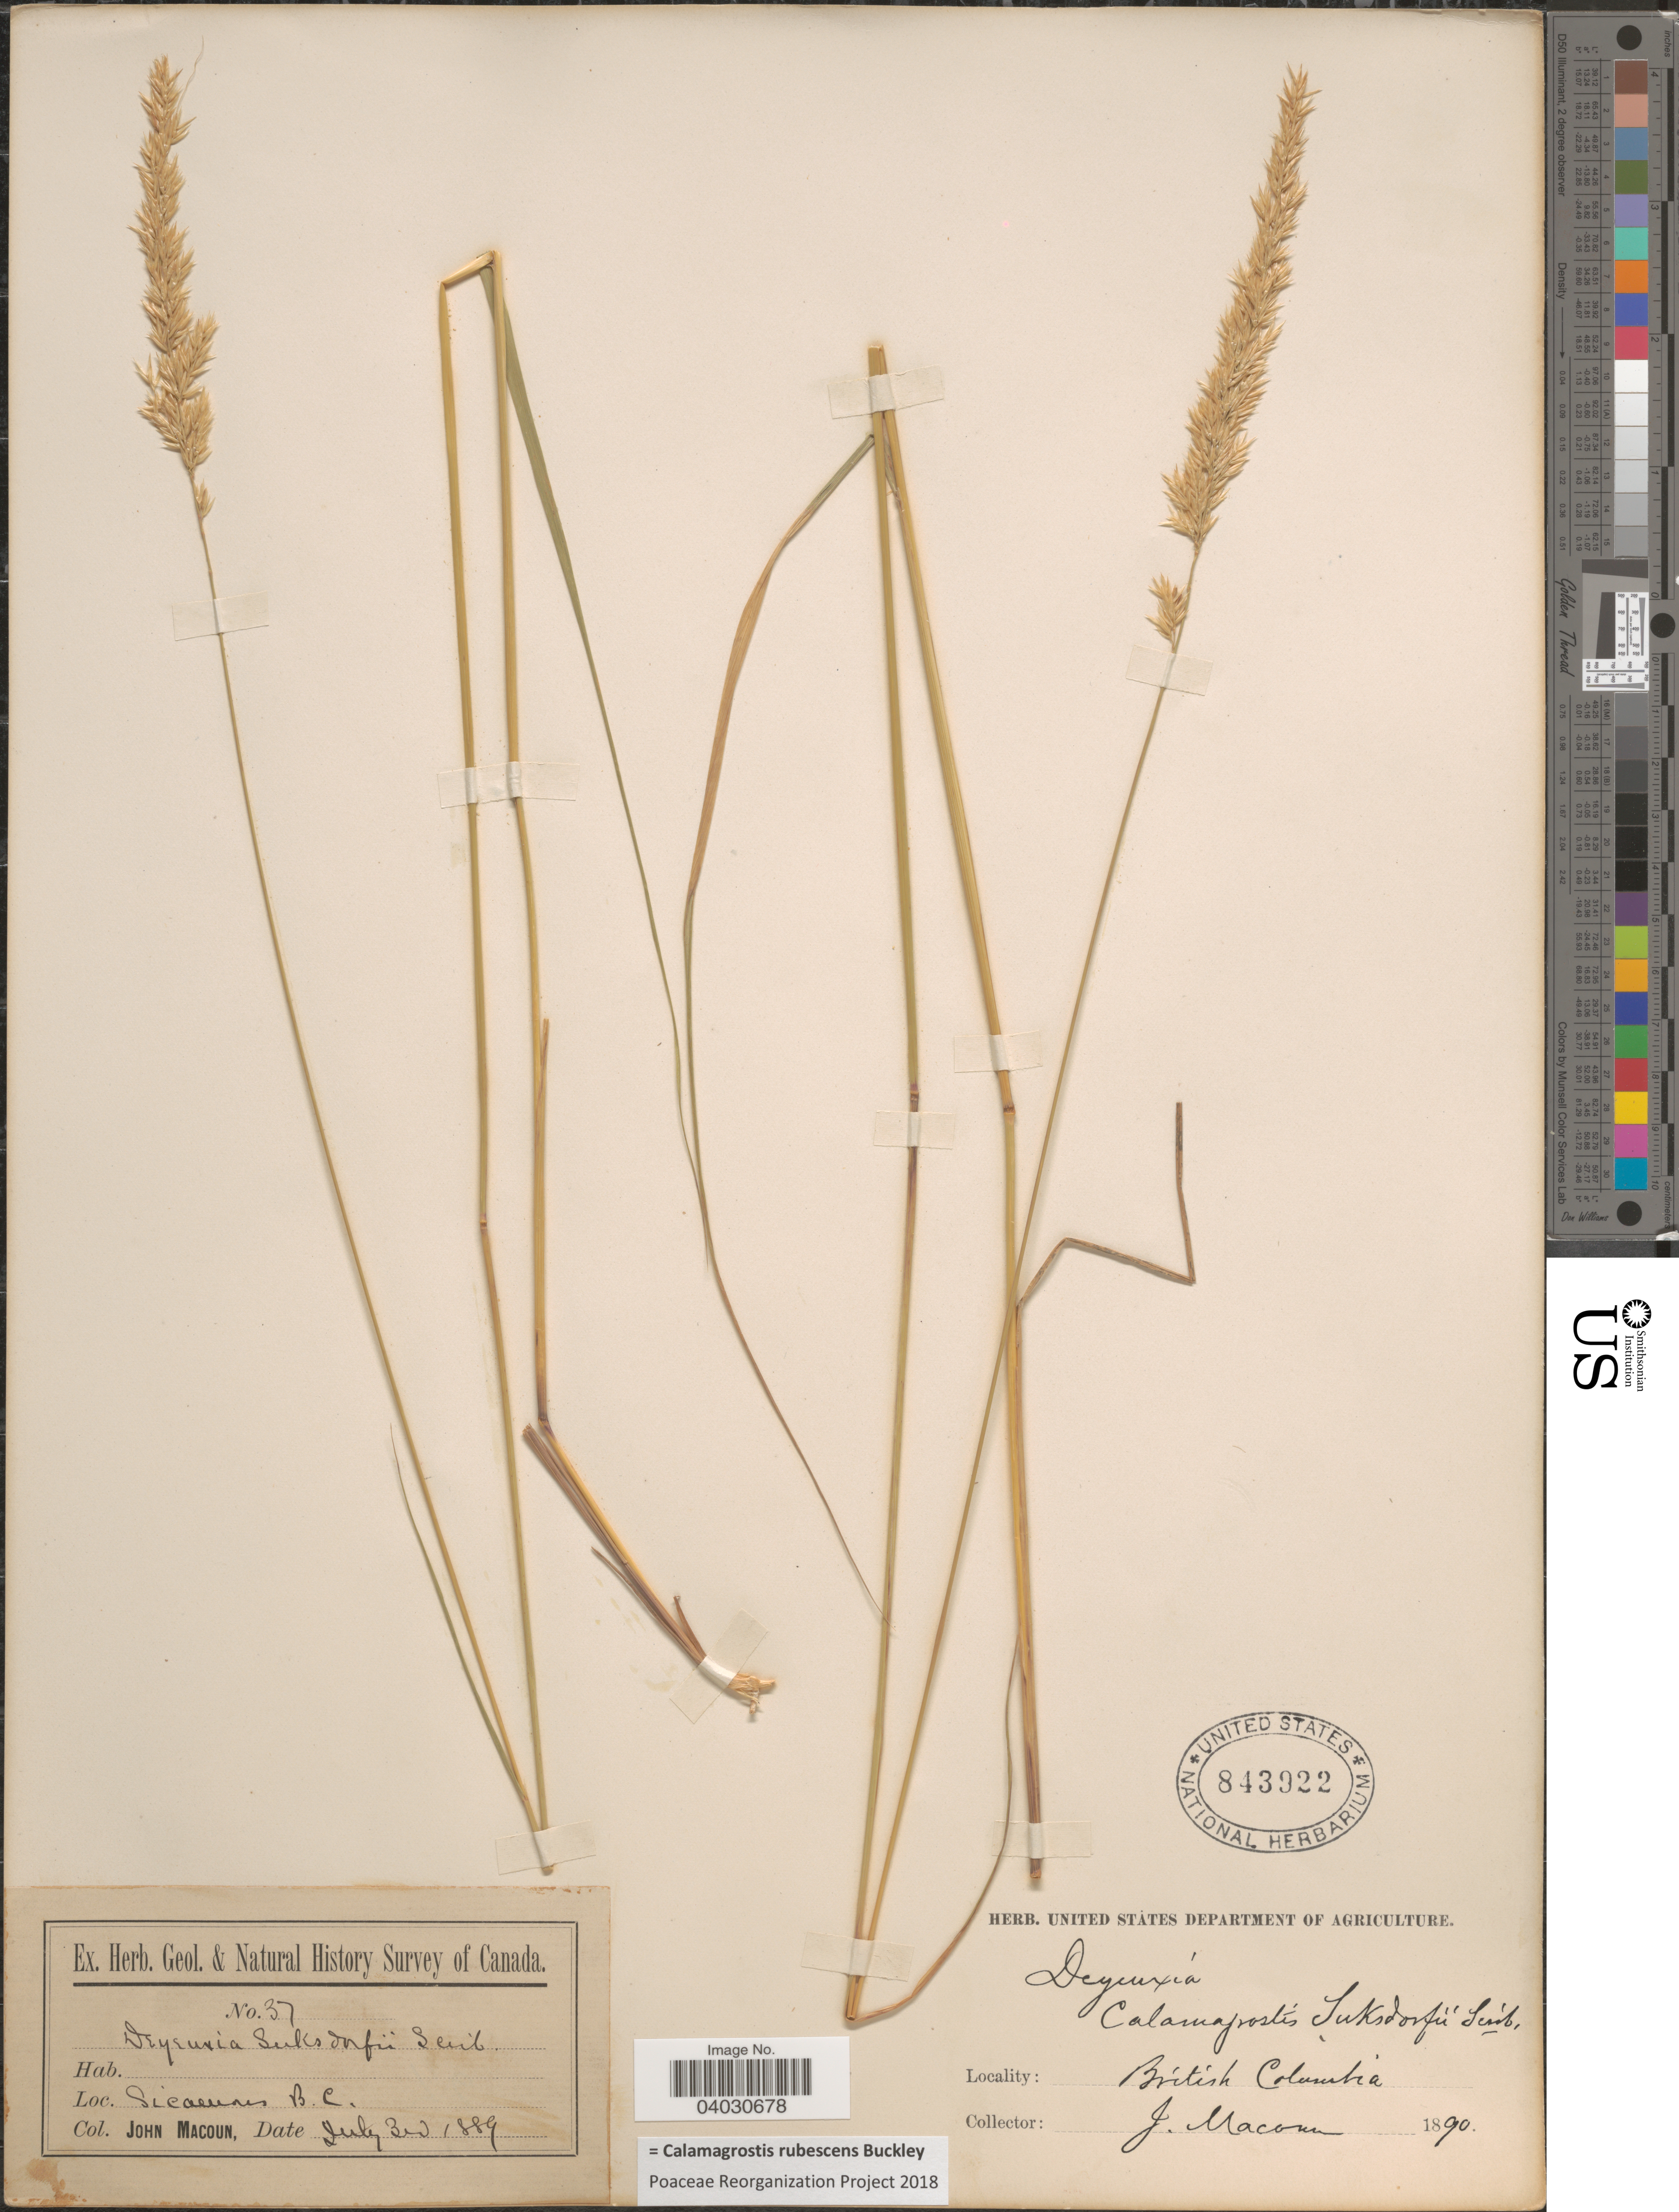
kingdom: Plantae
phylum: Tracheophyta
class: Liliopsida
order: Poales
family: Poaceae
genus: Calamagrostis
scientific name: Calamagrostis rubescens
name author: Buckley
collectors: J. Macoun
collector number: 37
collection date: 1889-07-30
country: Canada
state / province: British Columbia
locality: Sicamous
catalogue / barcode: US 843922